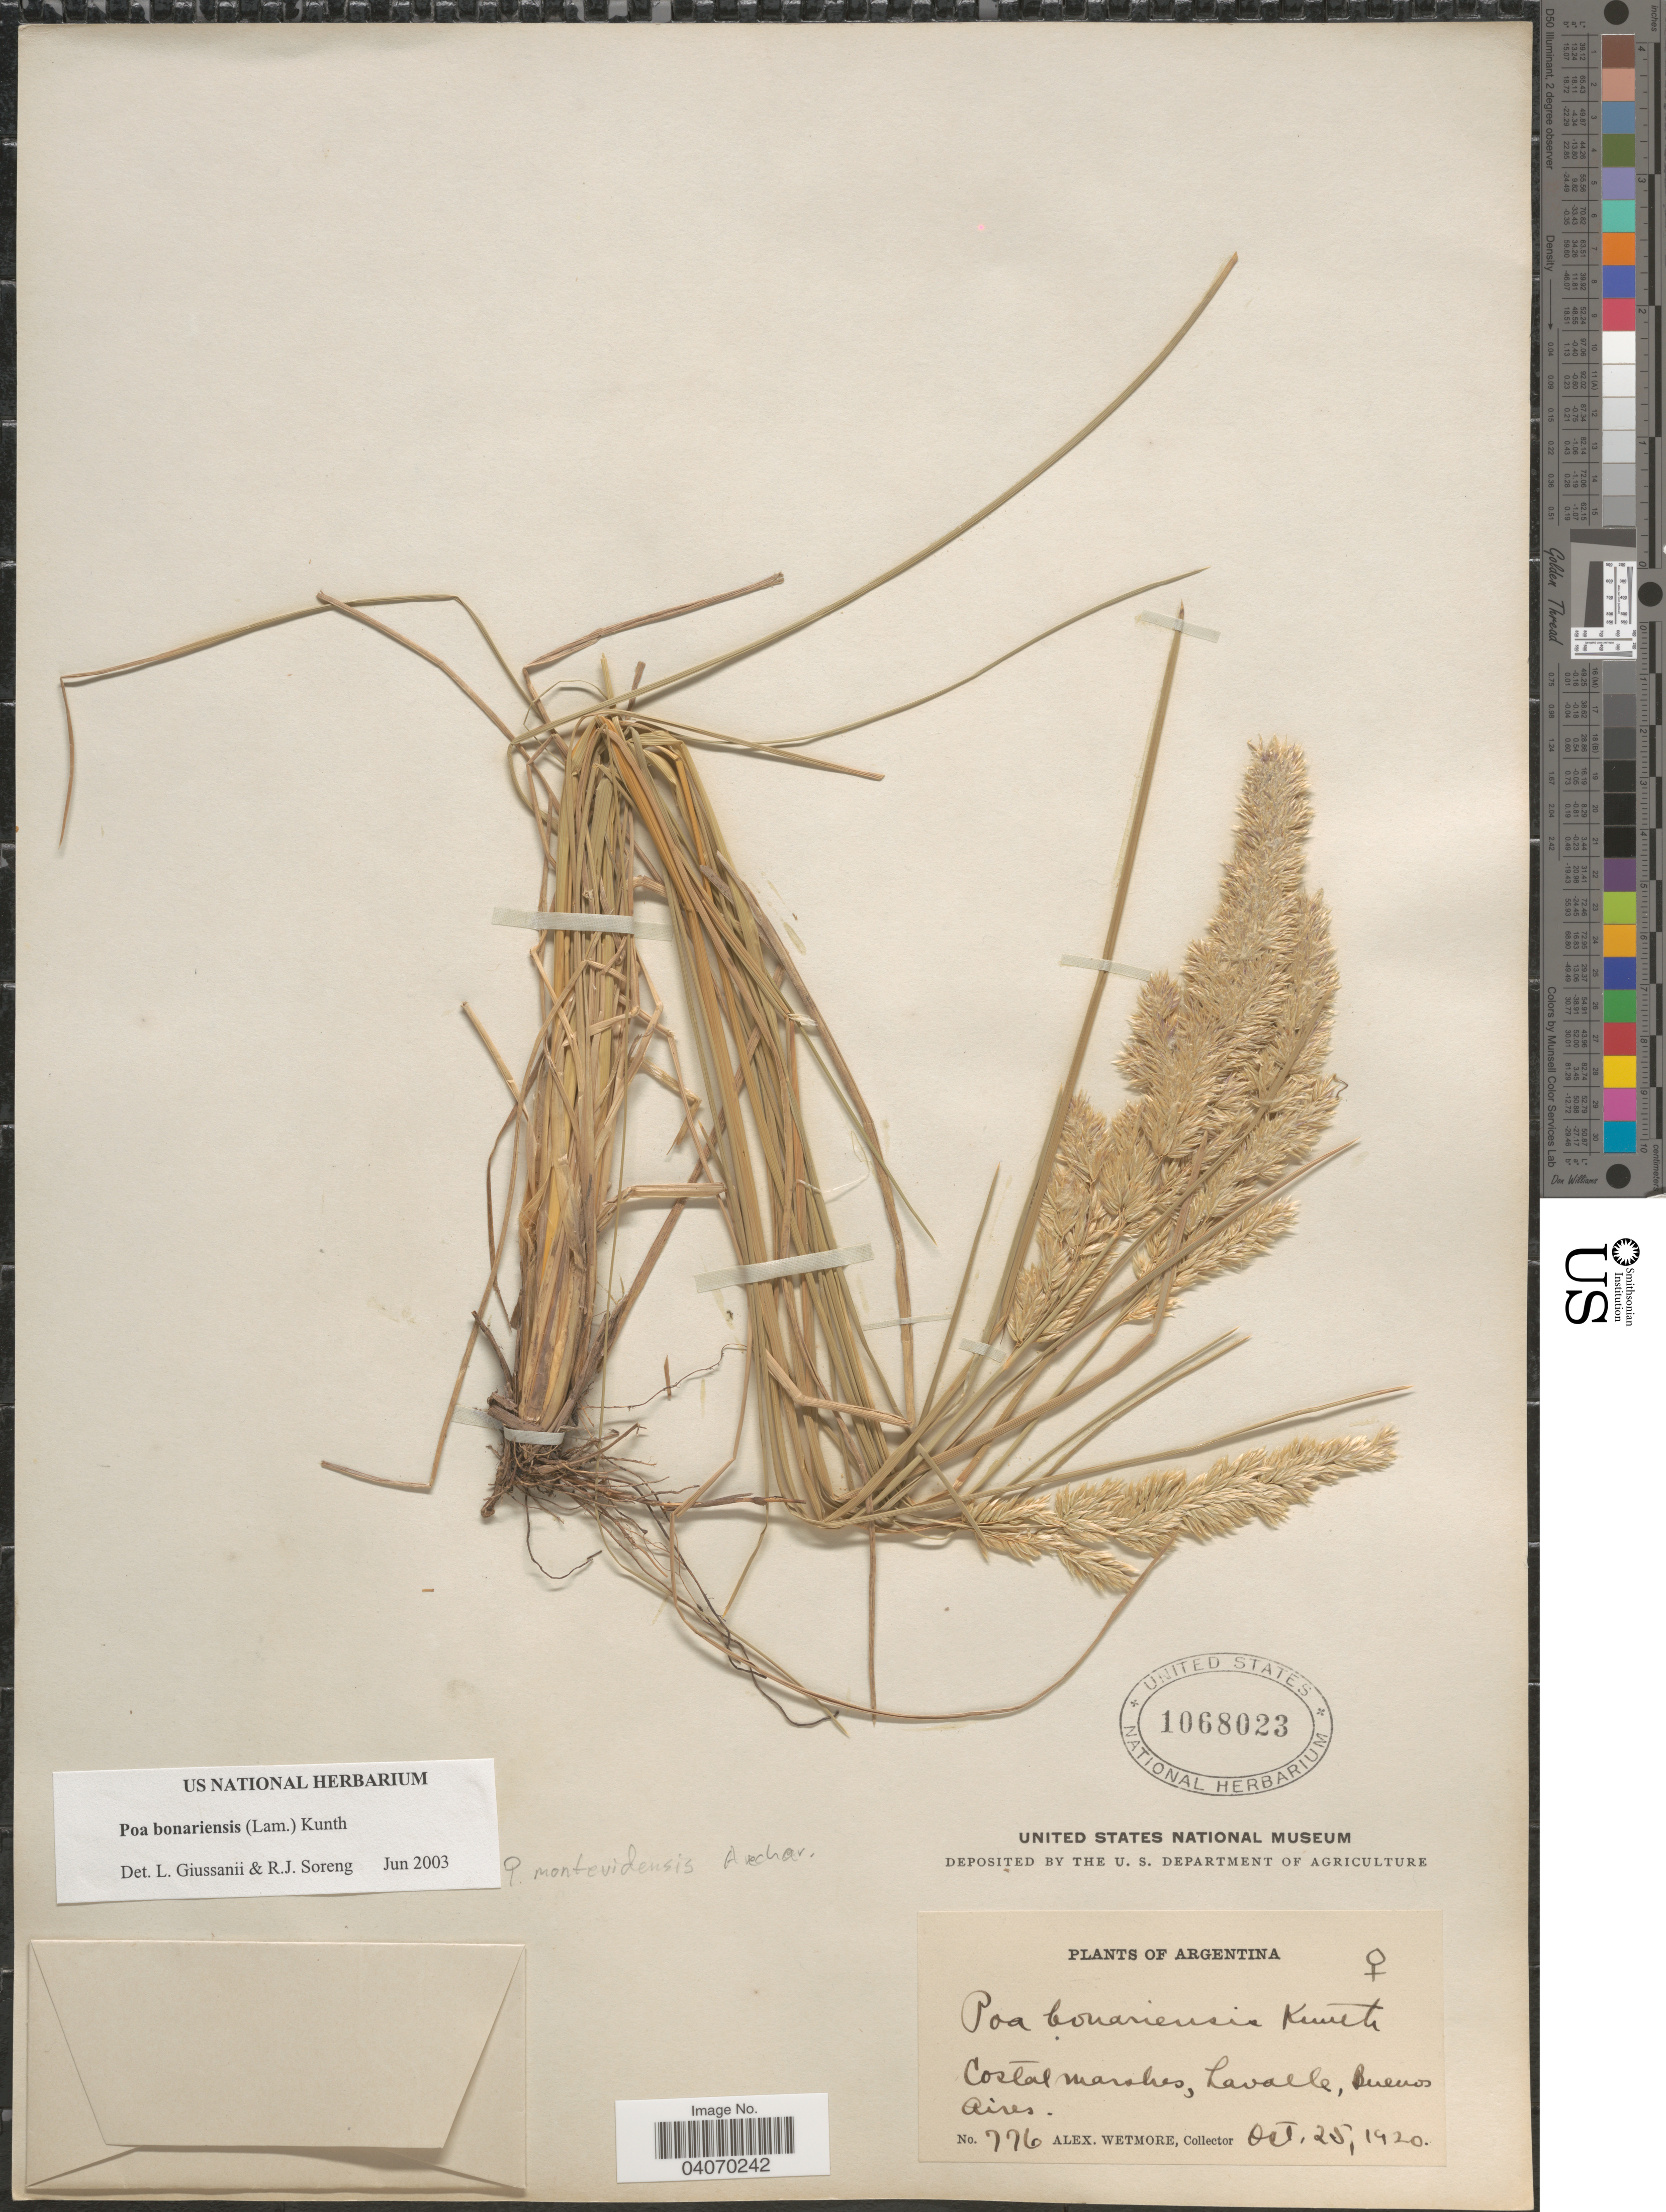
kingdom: Plantae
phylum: Tracheophyta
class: Liliopsida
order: Poales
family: Poaceae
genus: Poa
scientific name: Poa bonariensis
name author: (Lam.) Kunth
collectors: A. Wetmore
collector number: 776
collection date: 1920-10-25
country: Argentina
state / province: Buenos Aires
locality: Costal marshes, Lavalle.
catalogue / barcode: US 1068023